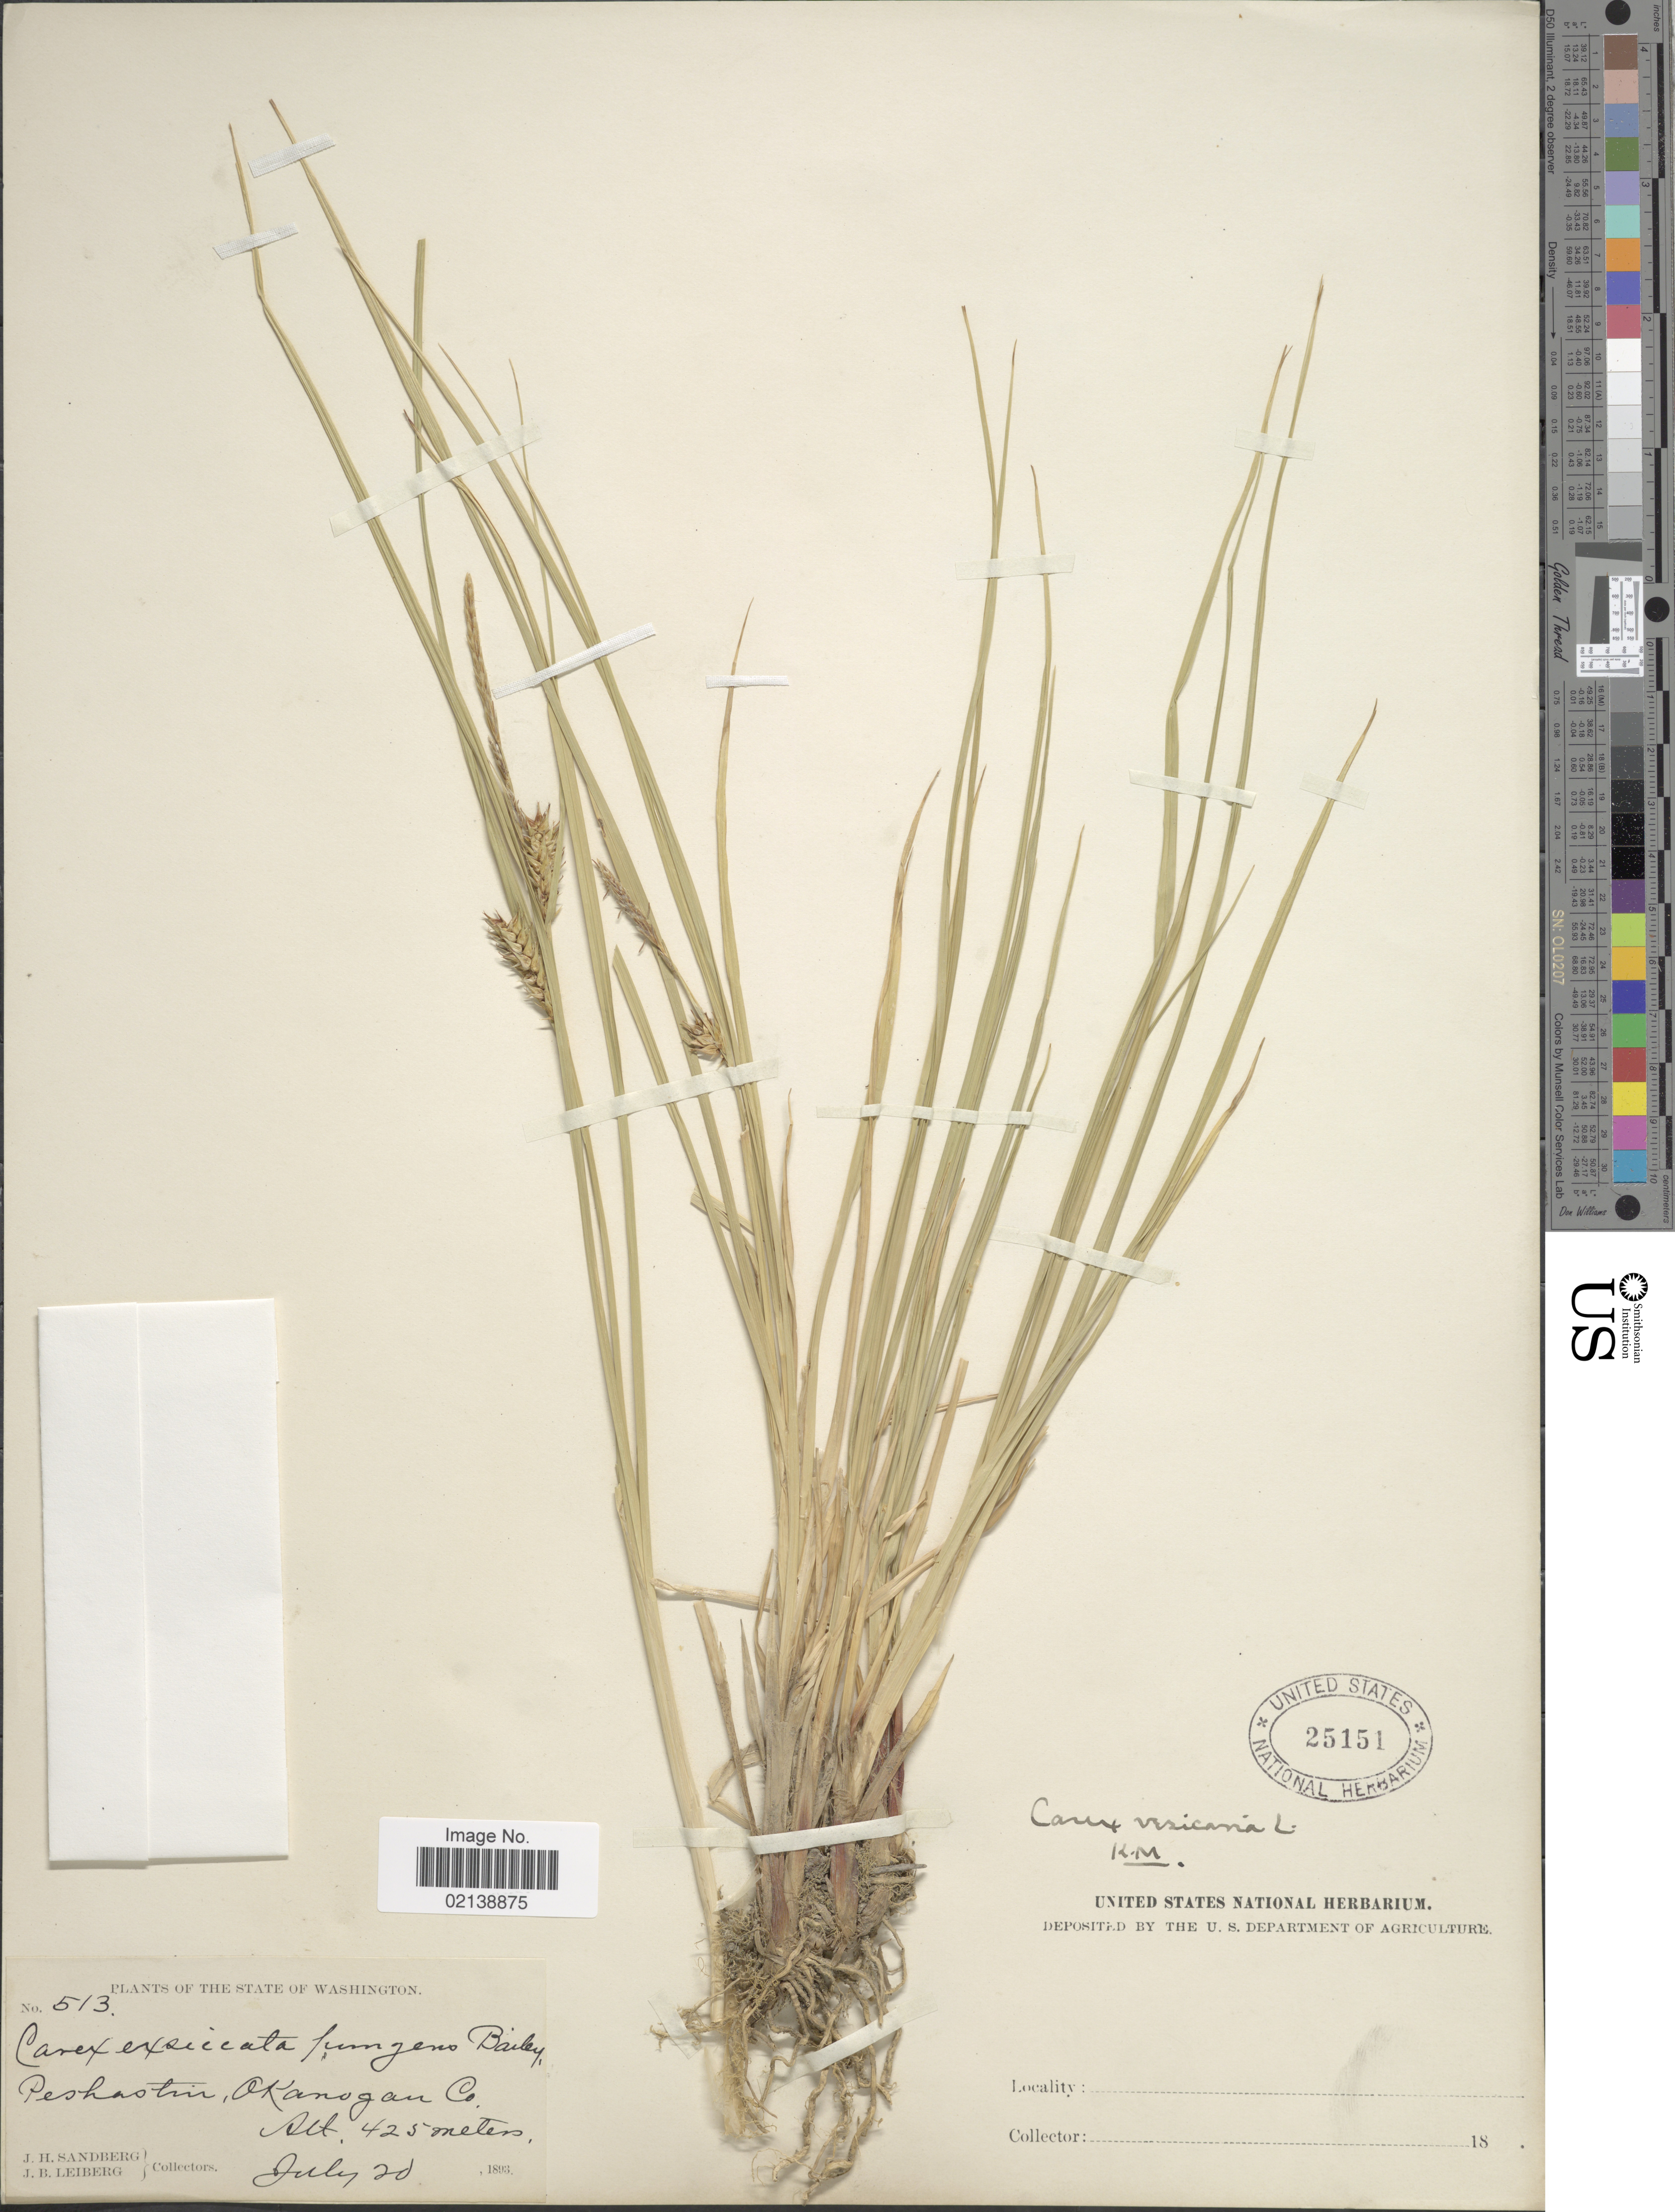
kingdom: Plantae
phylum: Tracheophyta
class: Liliopsida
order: Poales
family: Cyperaceae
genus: Carex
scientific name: Carex vesicaria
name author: L.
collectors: J. H. Sandberg & J. B. Leiberg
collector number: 513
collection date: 1893-07-20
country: United States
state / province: Washington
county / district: Okanogan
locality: Peshastin, Okanogan Co.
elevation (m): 425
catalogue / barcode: US 25151